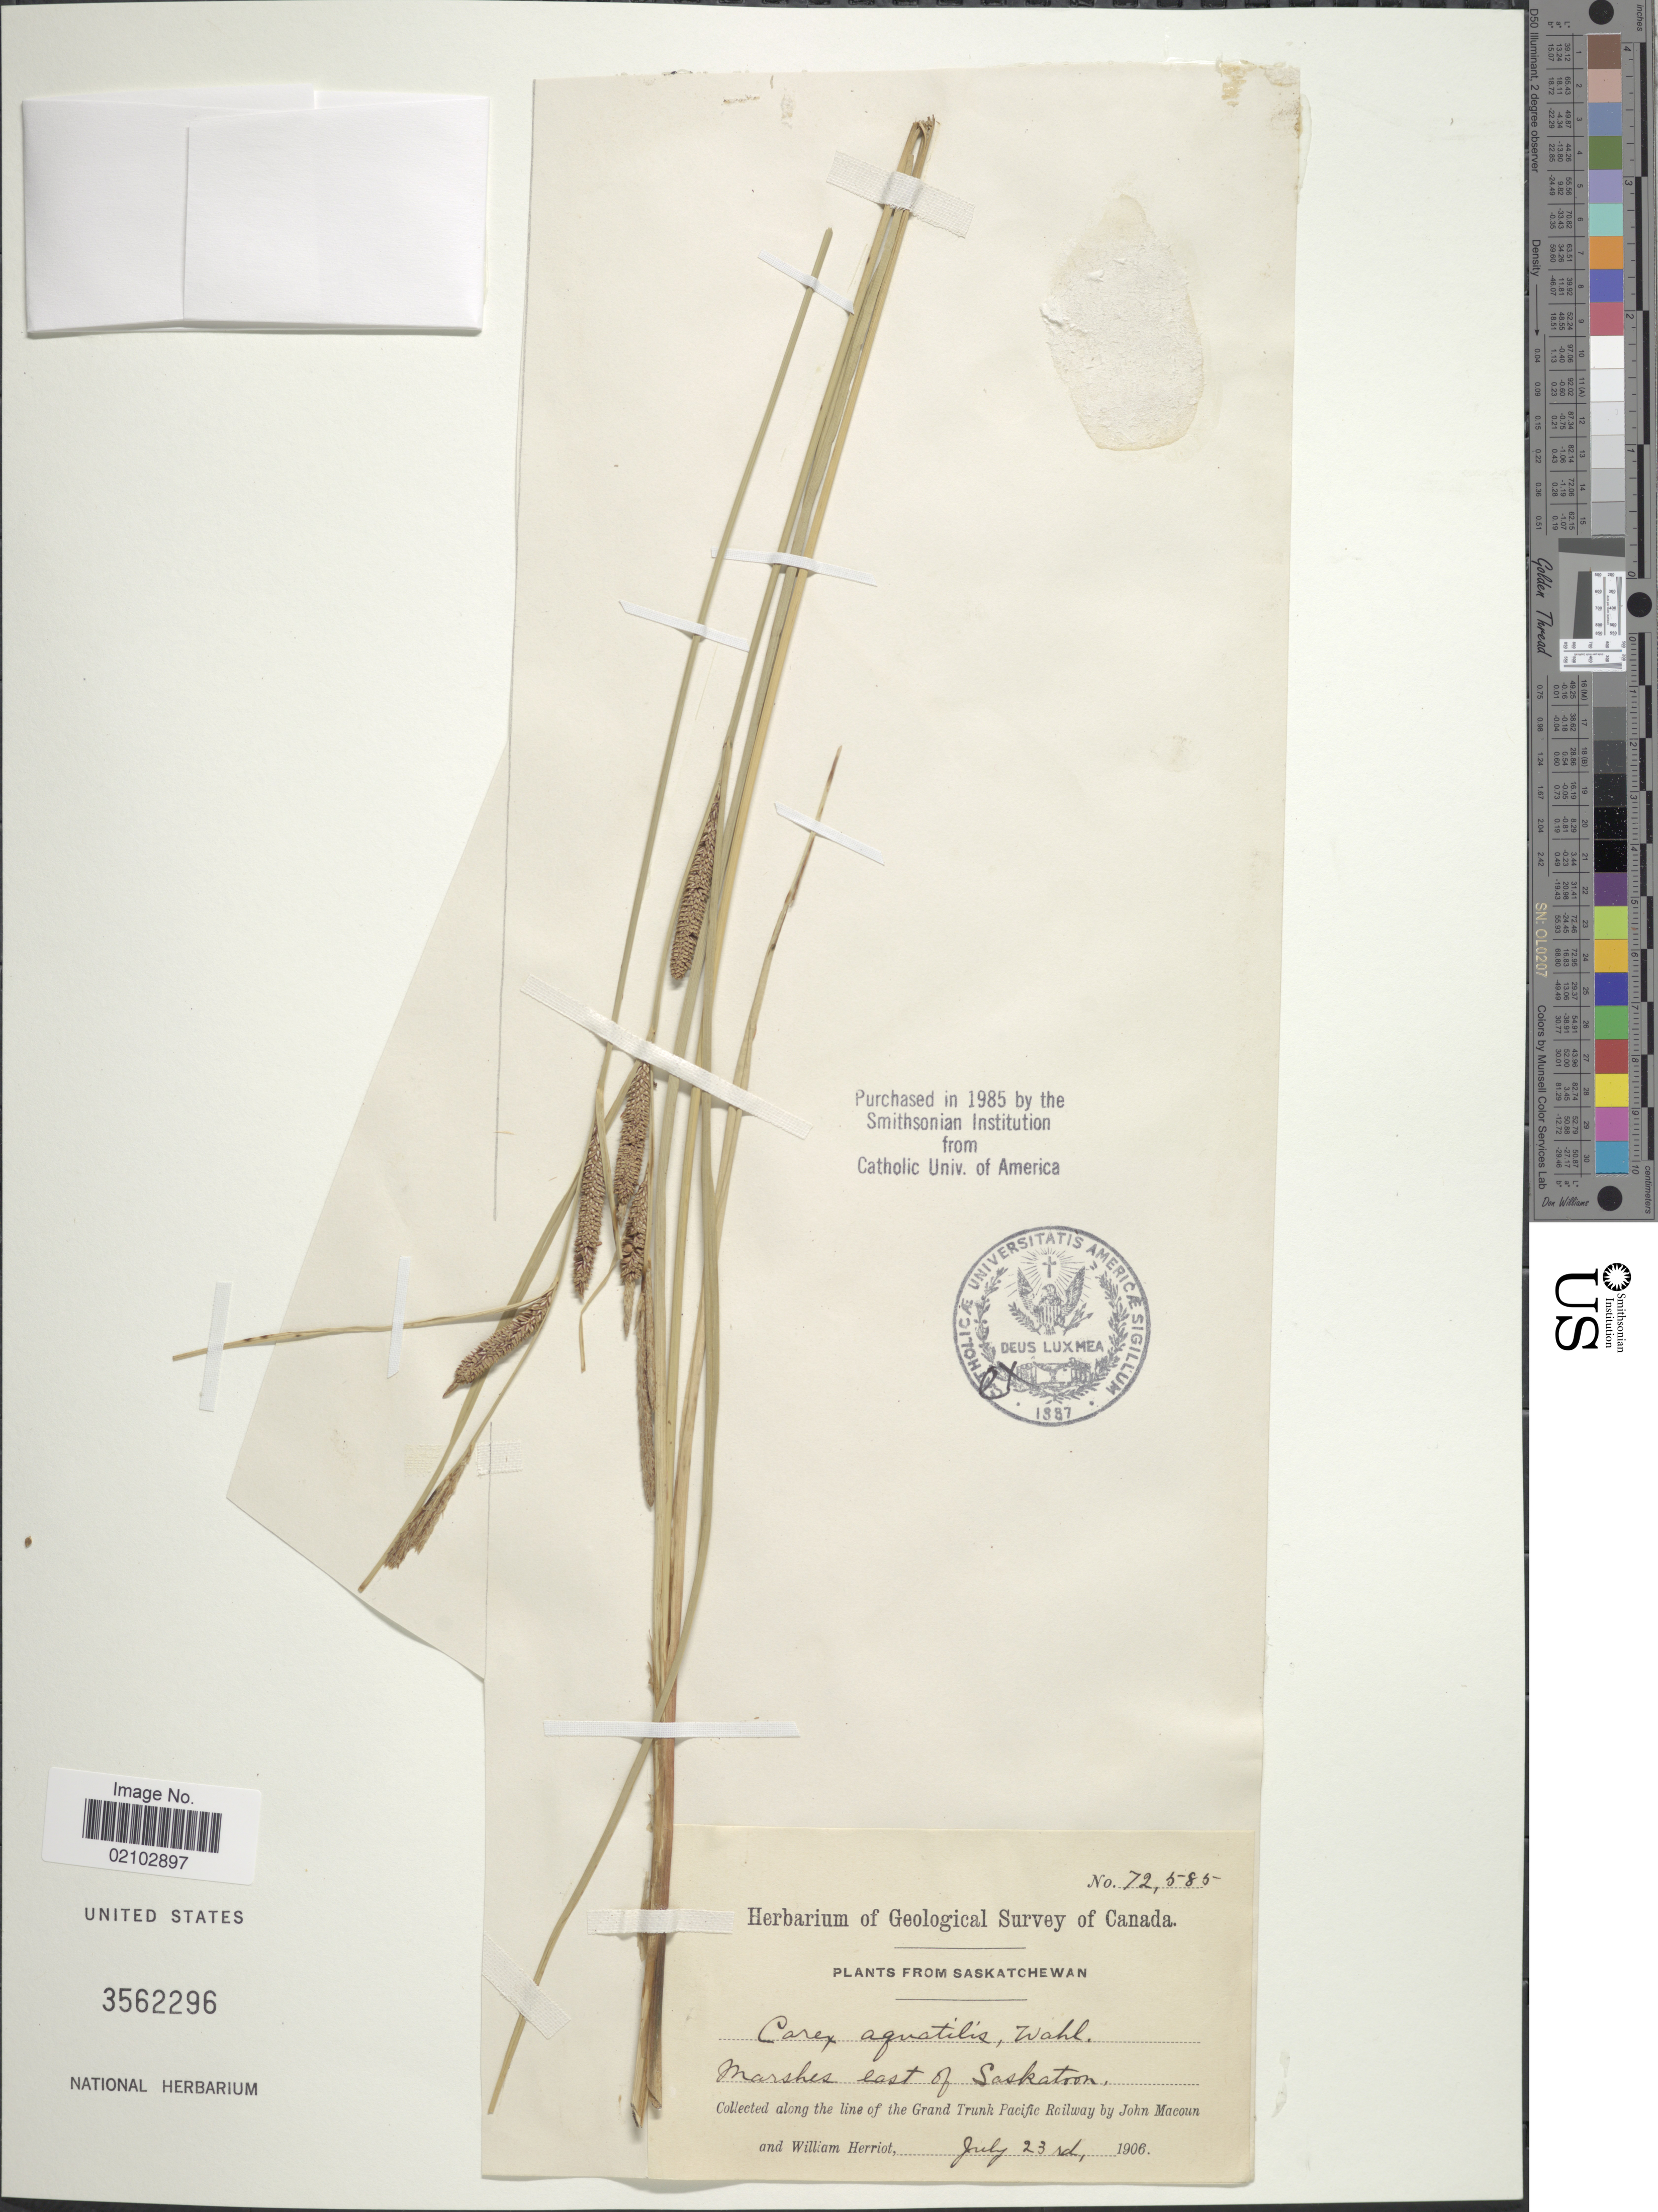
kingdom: Plantae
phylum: Tracheophyta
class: Liliopsida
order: Poales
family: Cyperaceae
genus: Carex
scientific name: Carex aquatilis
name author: Wahlenb.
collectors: J. Macoun & W. Herriot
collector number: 72585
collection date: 1906-07-23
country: Canada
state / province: Saskatchewan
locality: Marshes east of Sakatoon, along the line of the Grand Trunk Pacific Railway.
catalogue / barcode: US 3562296